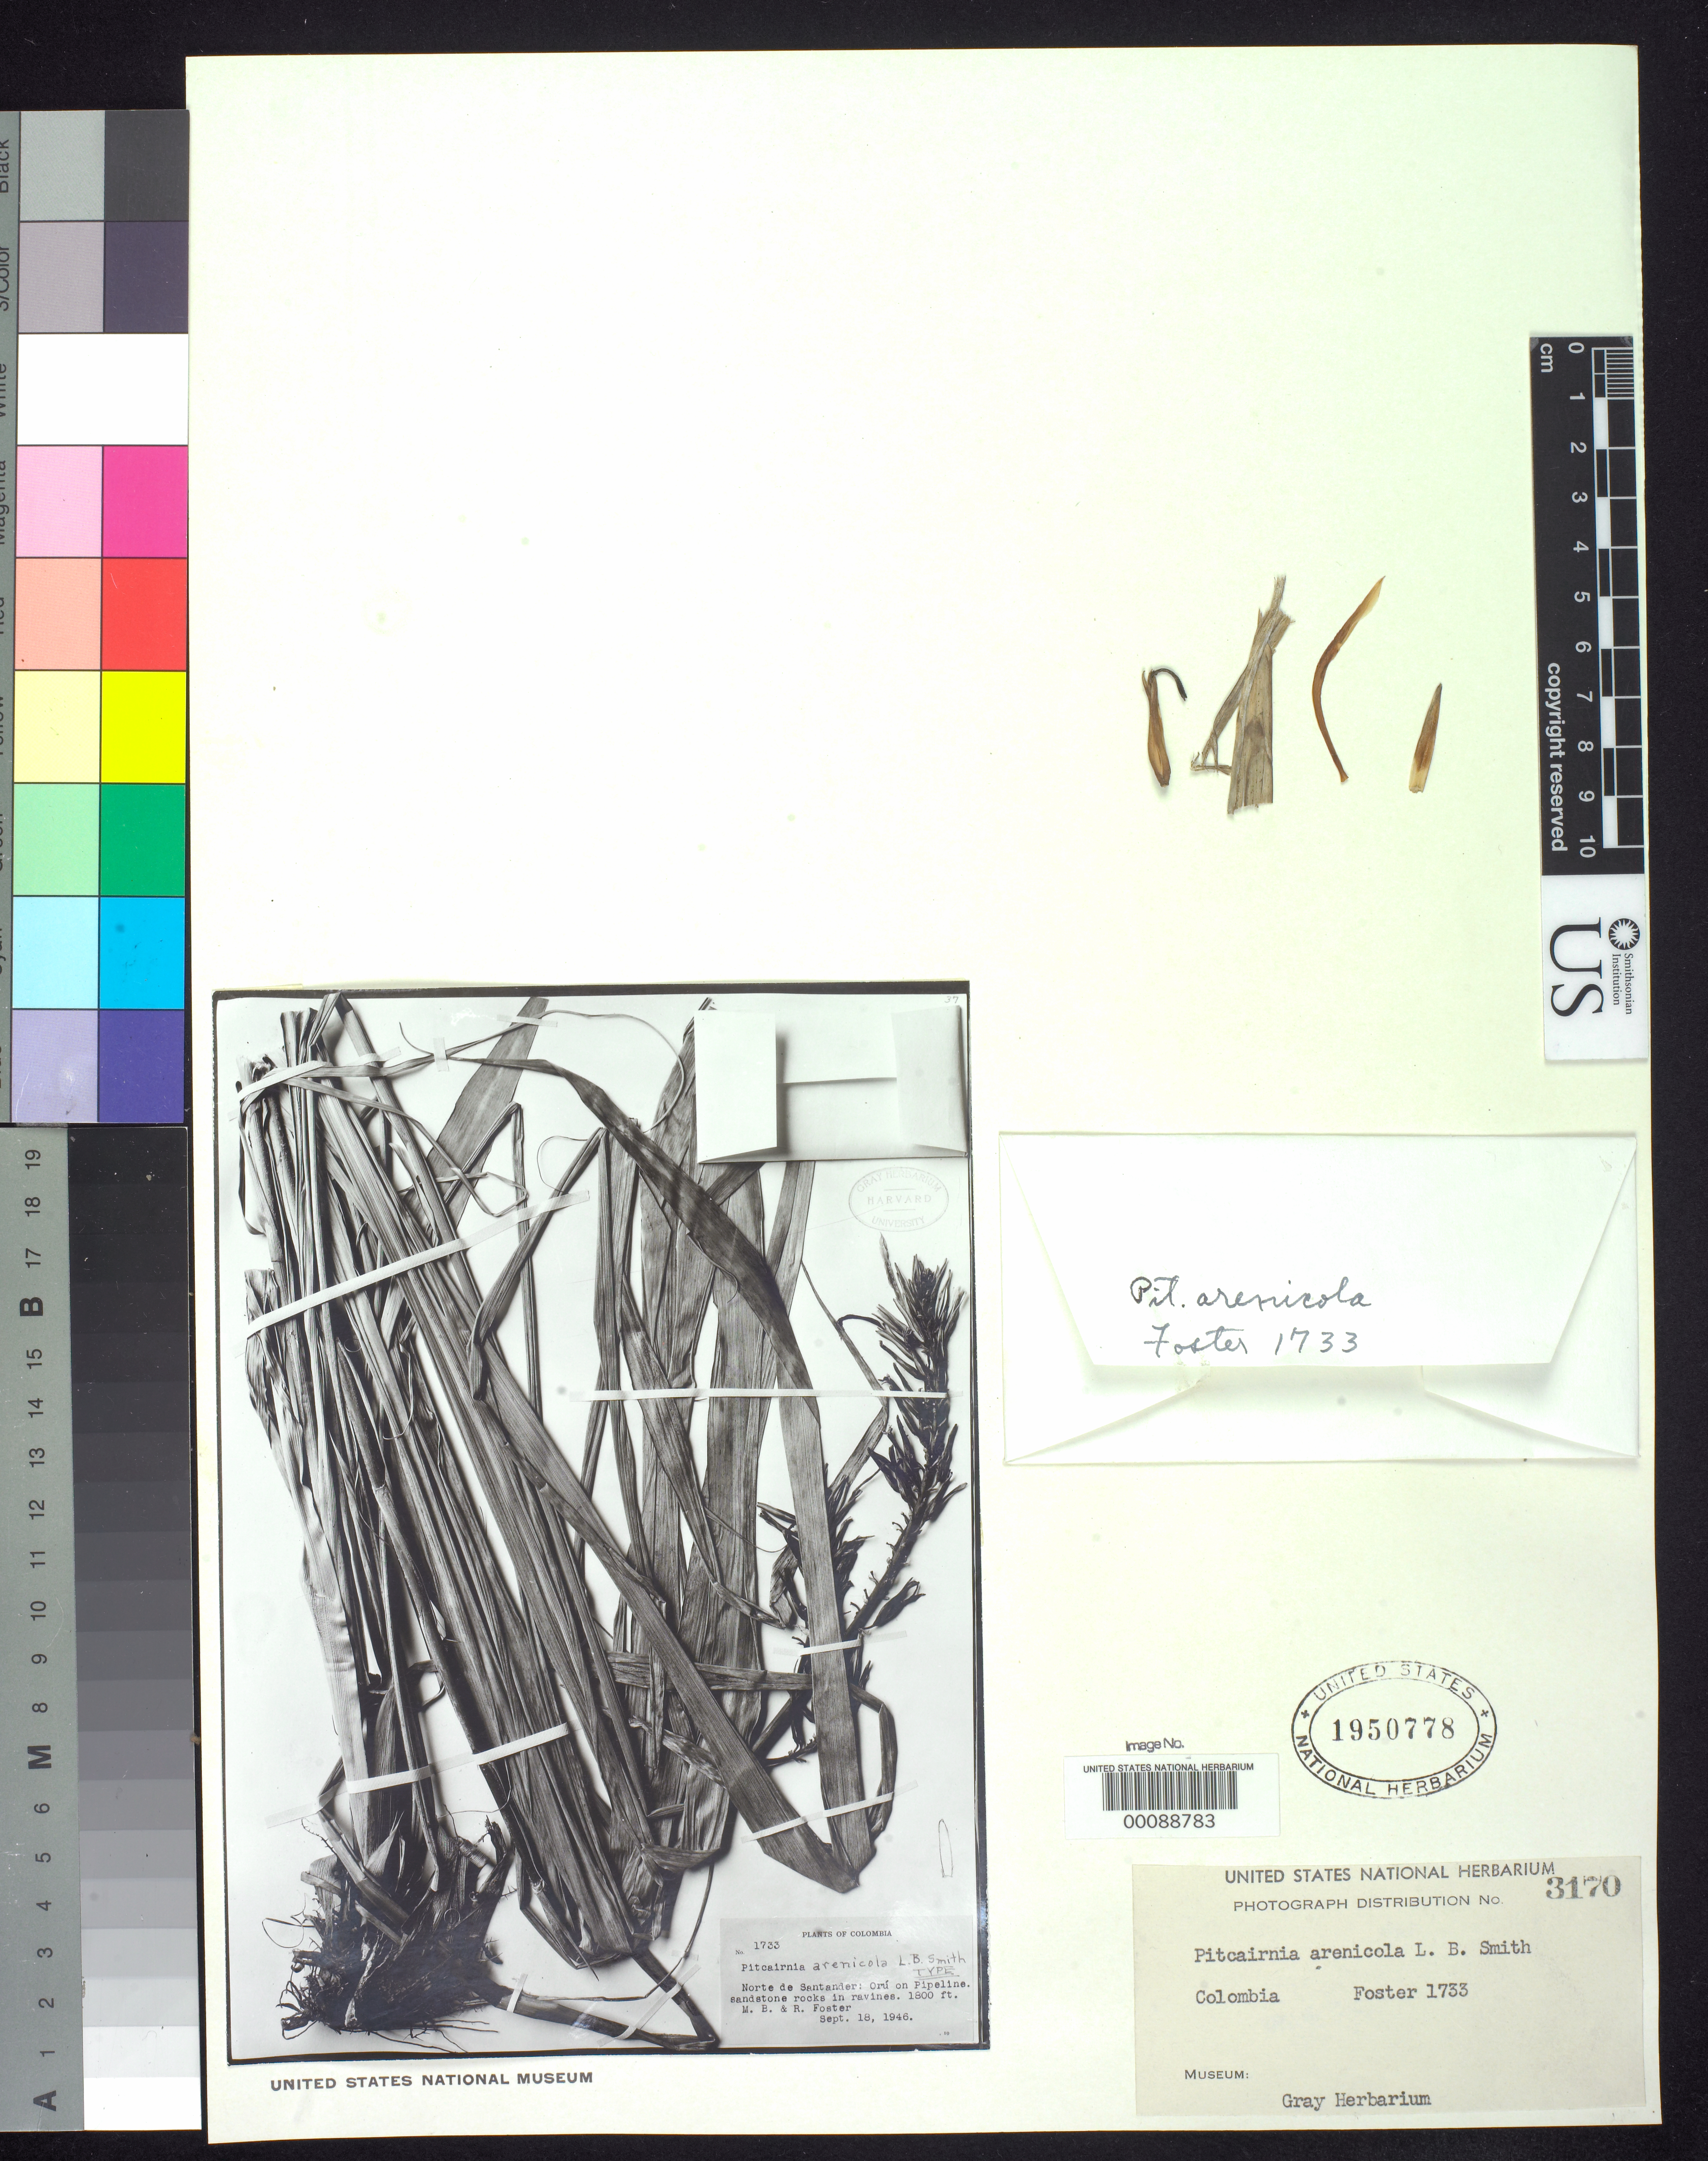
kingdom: Plantae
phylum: Tracheophyta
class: Liliopsida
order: Poales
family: Bromeliaceae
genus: Pitcairnia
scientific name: Pitcairnia arenicola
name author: L.B. Sm.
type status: Isotype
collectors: M. B. Foster & R. C. Foster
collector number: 1733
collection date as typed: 18 Sep 1946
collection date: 1946-09-18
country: Colombia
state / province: Norte de Santander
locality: Oru on pipeline.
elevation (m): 540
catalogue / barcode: US 1950778